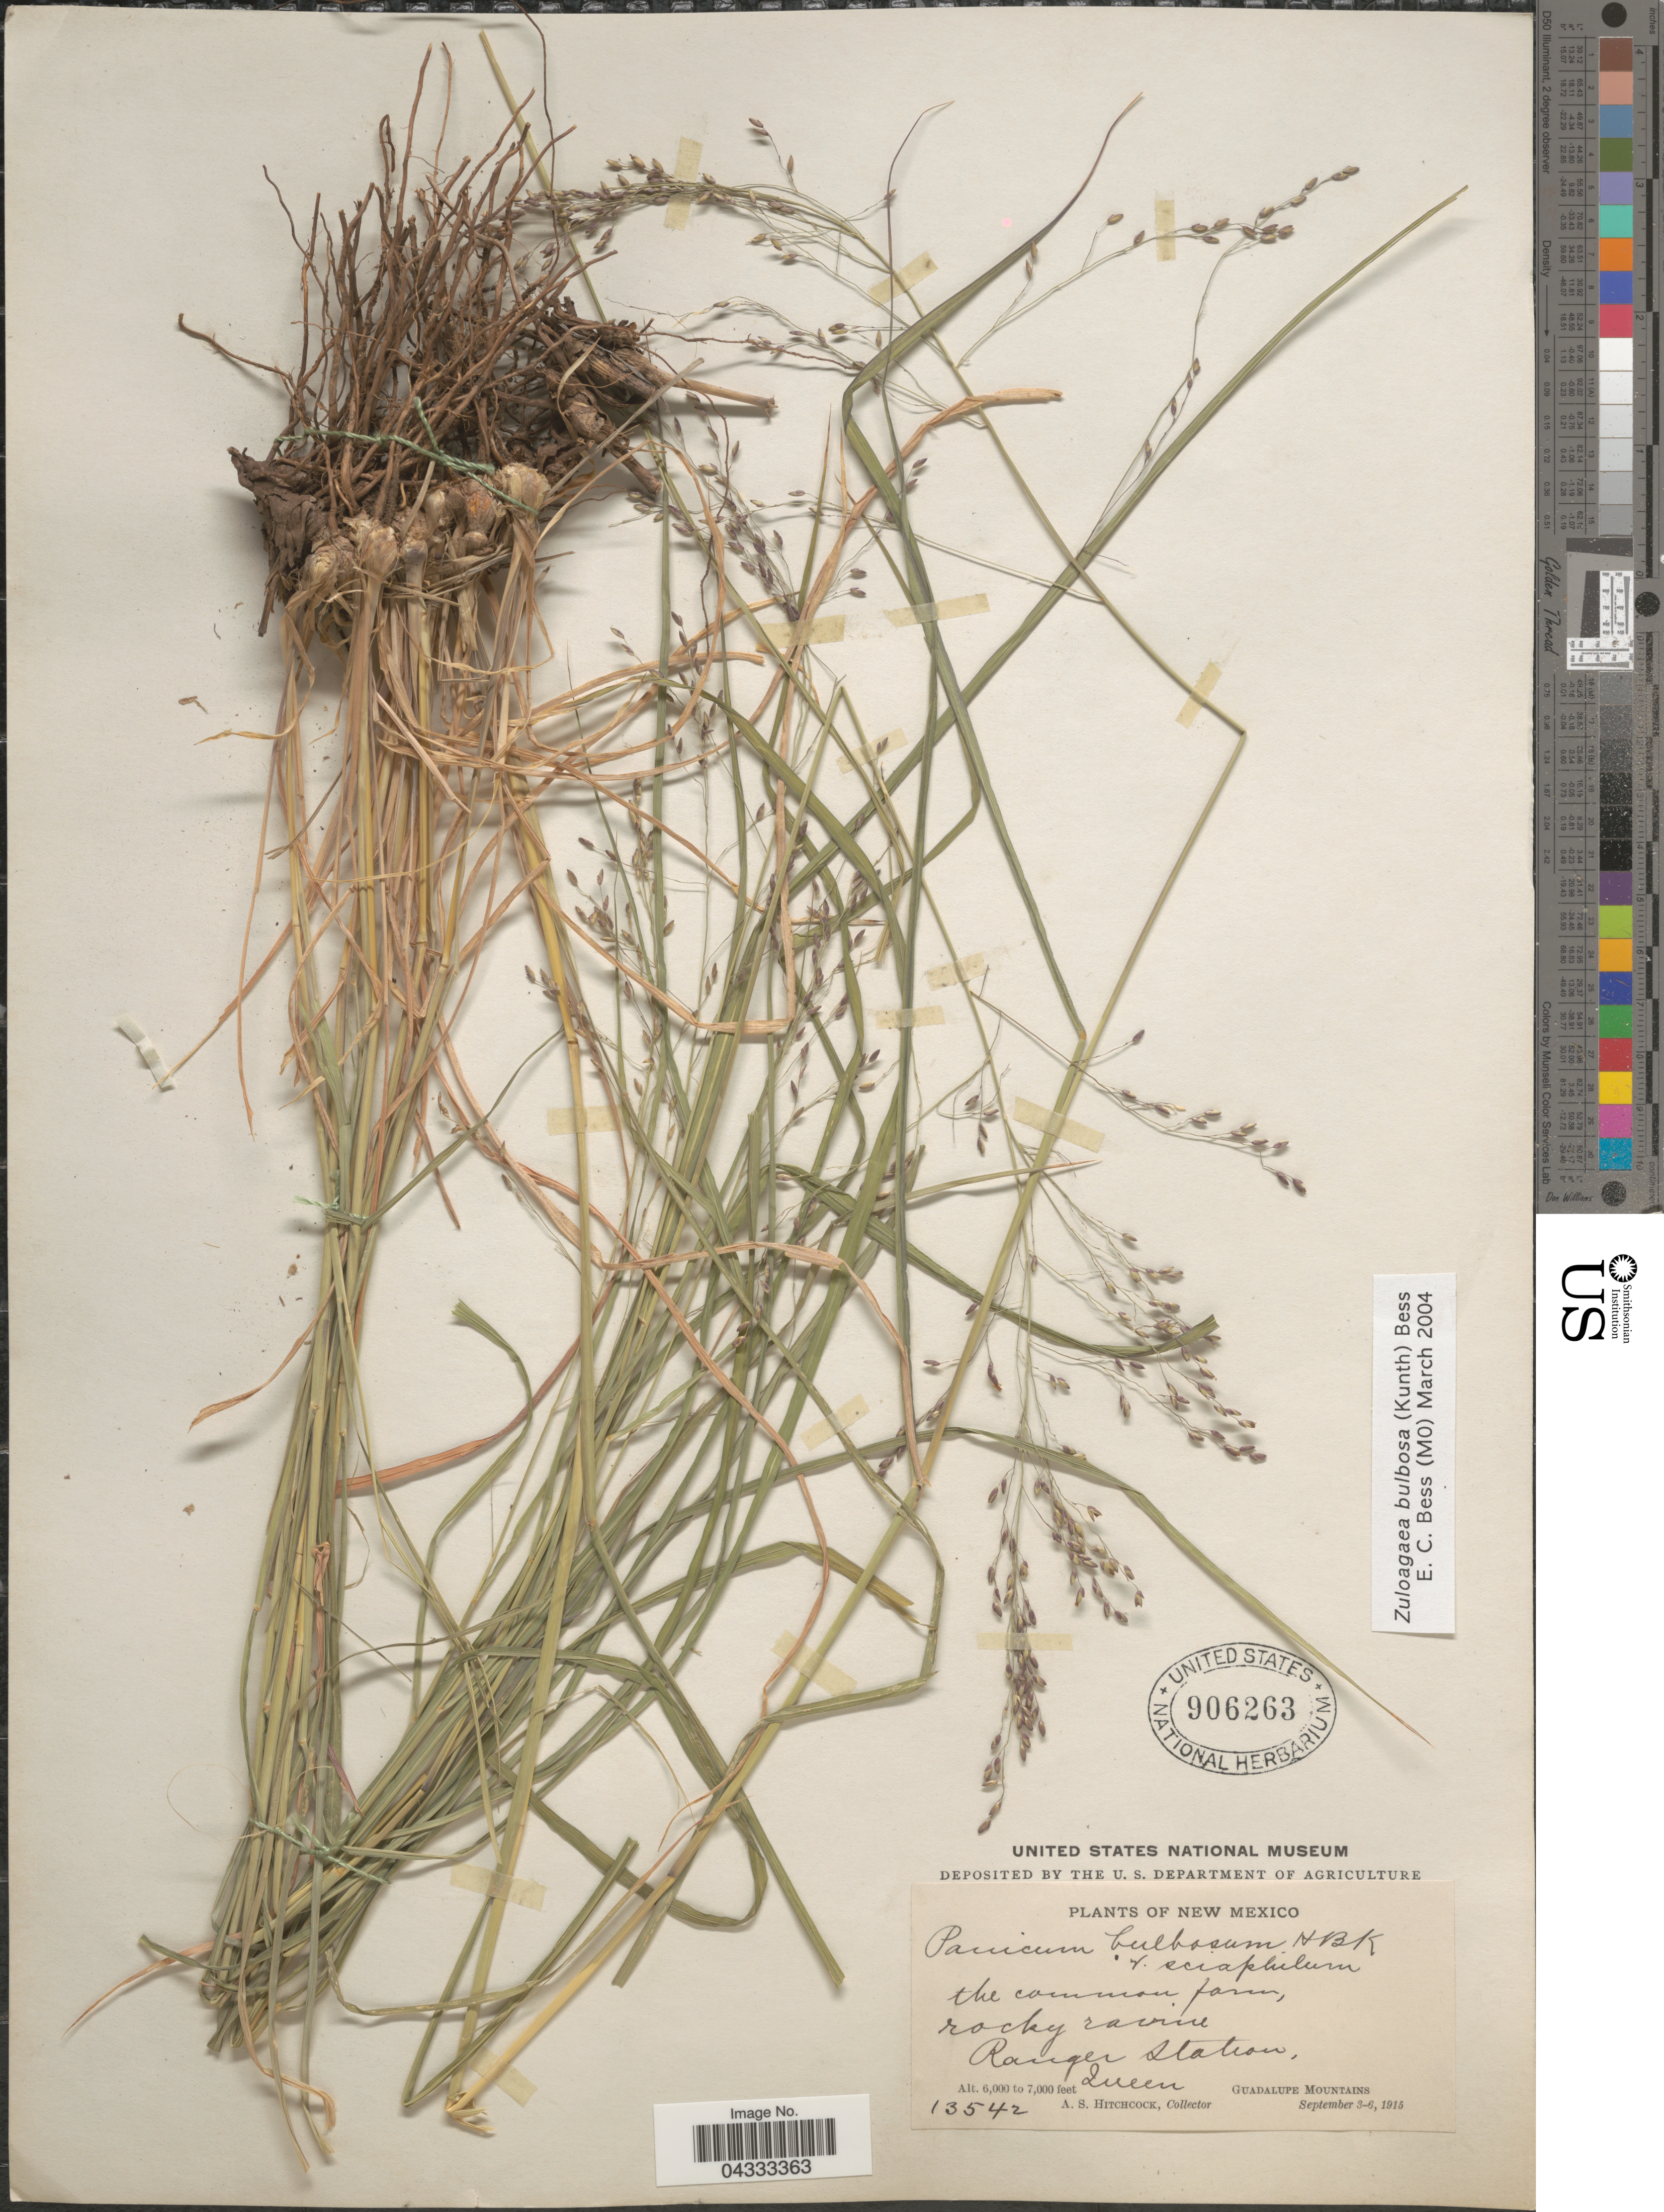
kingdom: Plantae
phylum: Tracheophyta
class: Liliopsida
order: Poales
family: Poaceae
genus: Zuloagaea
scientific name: Zuloagaea bulbosa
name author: (Kunth) E. Bess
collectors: A. S. Hitchcock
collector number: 13542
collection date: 1915-09-03/1915-09-06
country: United States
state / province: New Mexico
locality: Rocky ravine. Ranger Station, Queen. Guadalupe Mountains.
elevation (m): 1829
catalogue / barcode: US 906263